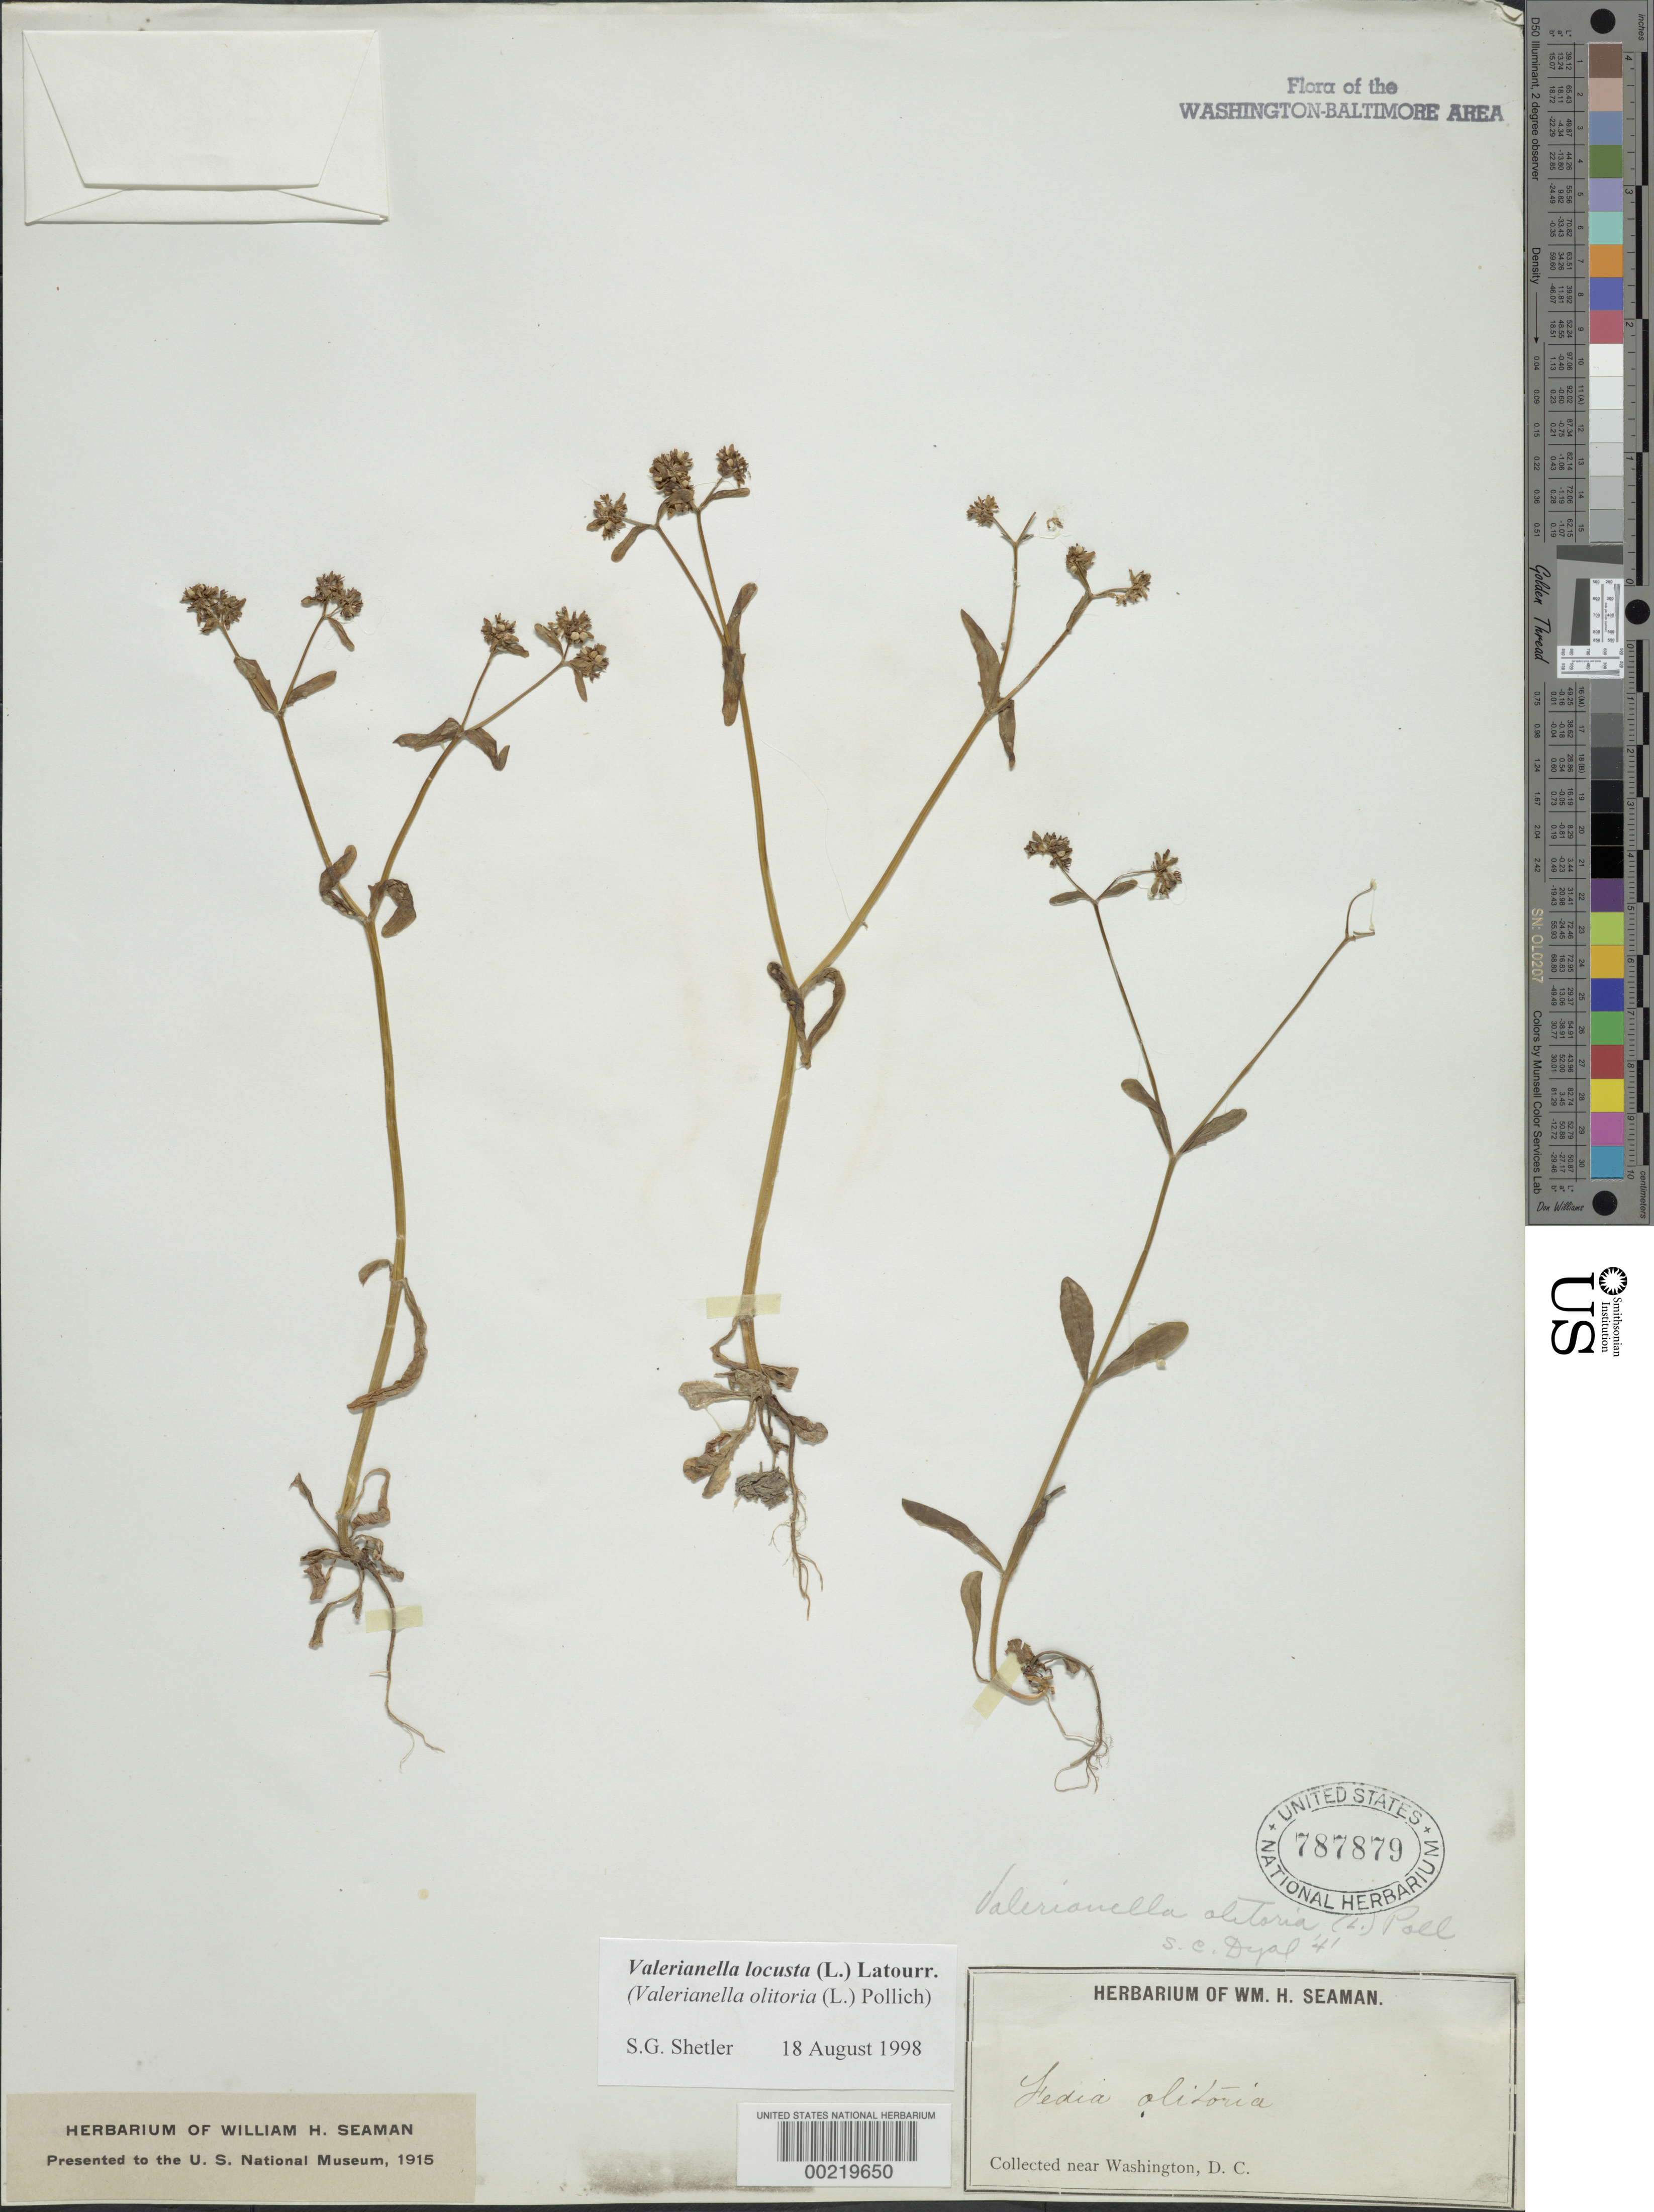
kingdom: Plantae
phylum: Tracheophyta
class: Magnoliopsida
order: Dipsacales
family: Caprifoliaceae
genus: Valerianella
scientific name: Valerianella locusta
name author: (L.) Latourr.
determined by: Dyal, S. C.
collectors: W. Seaman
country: United States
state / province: District of Columbia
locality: DC vicinity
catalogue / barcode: US 787879